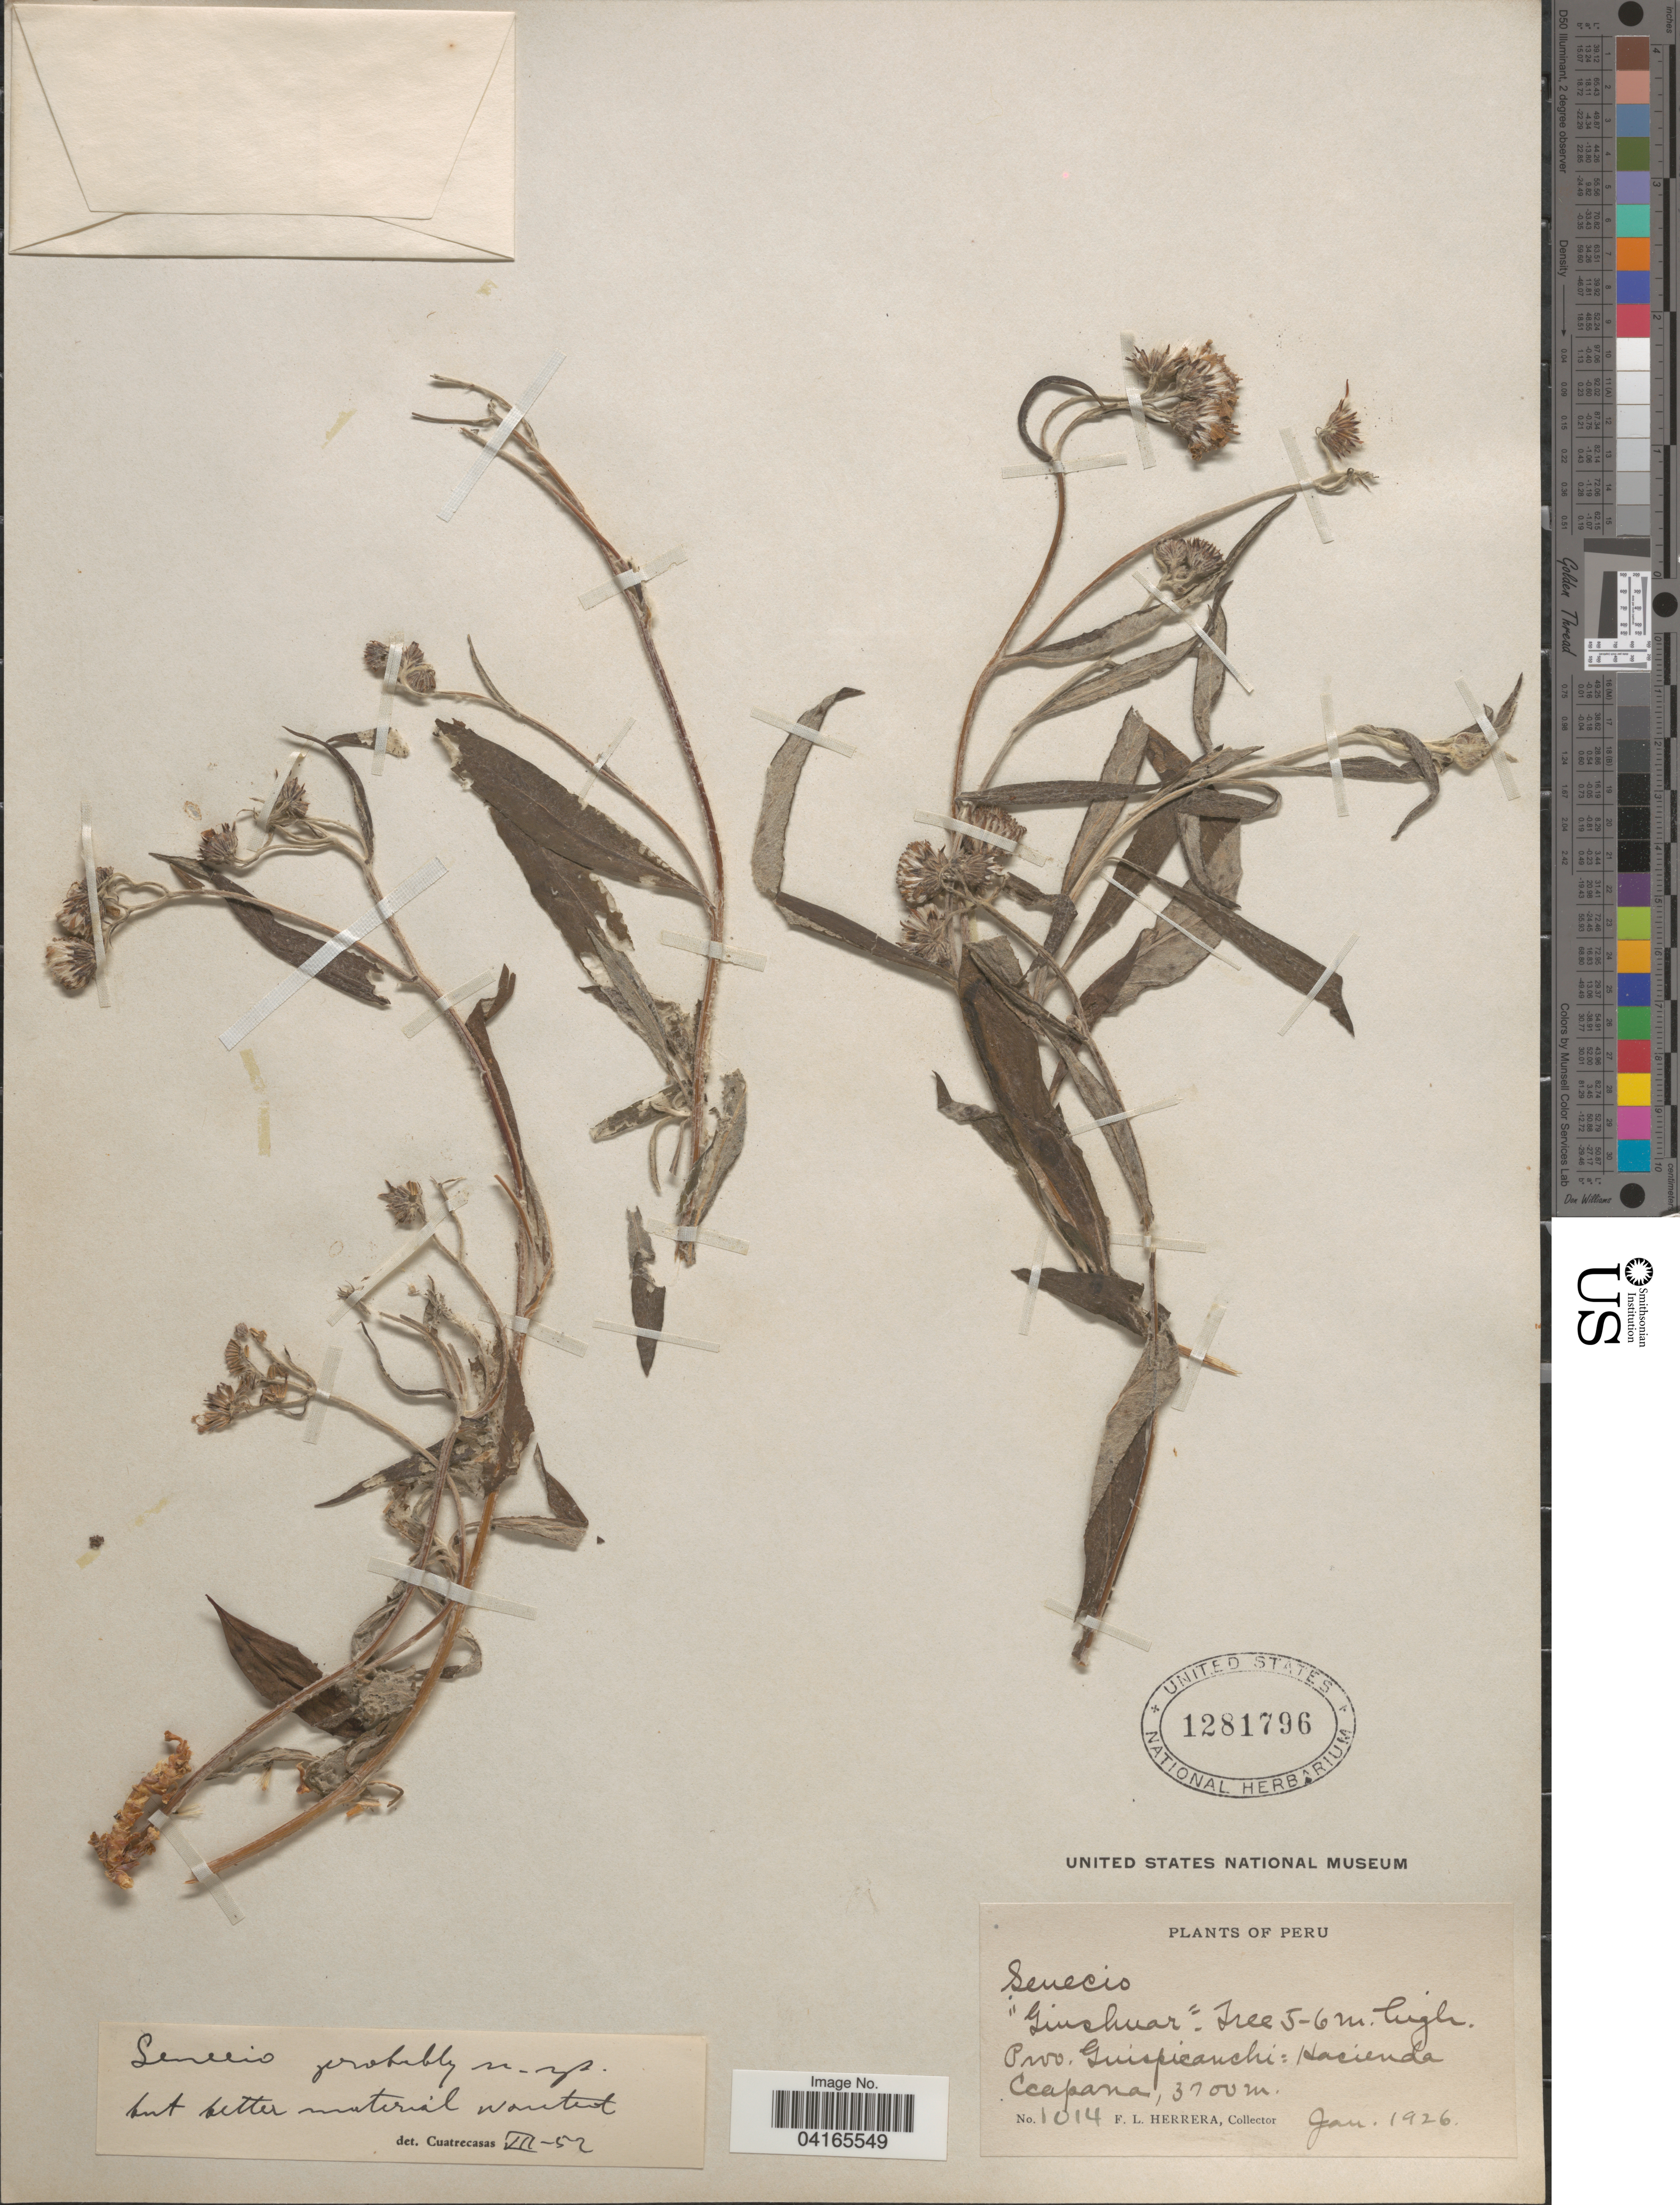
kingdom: Plantae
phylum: Tracheophyta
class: Magnoliopsida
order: Asterales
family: Asteraceae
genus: Senecio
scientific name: Senecio sp.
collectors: F. L. Herrera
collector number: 1014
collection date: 1926-01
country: Peru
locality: Prov. Quispicanchi: Hacienda Ccapana.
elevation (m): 3700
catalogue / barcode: US 1281796